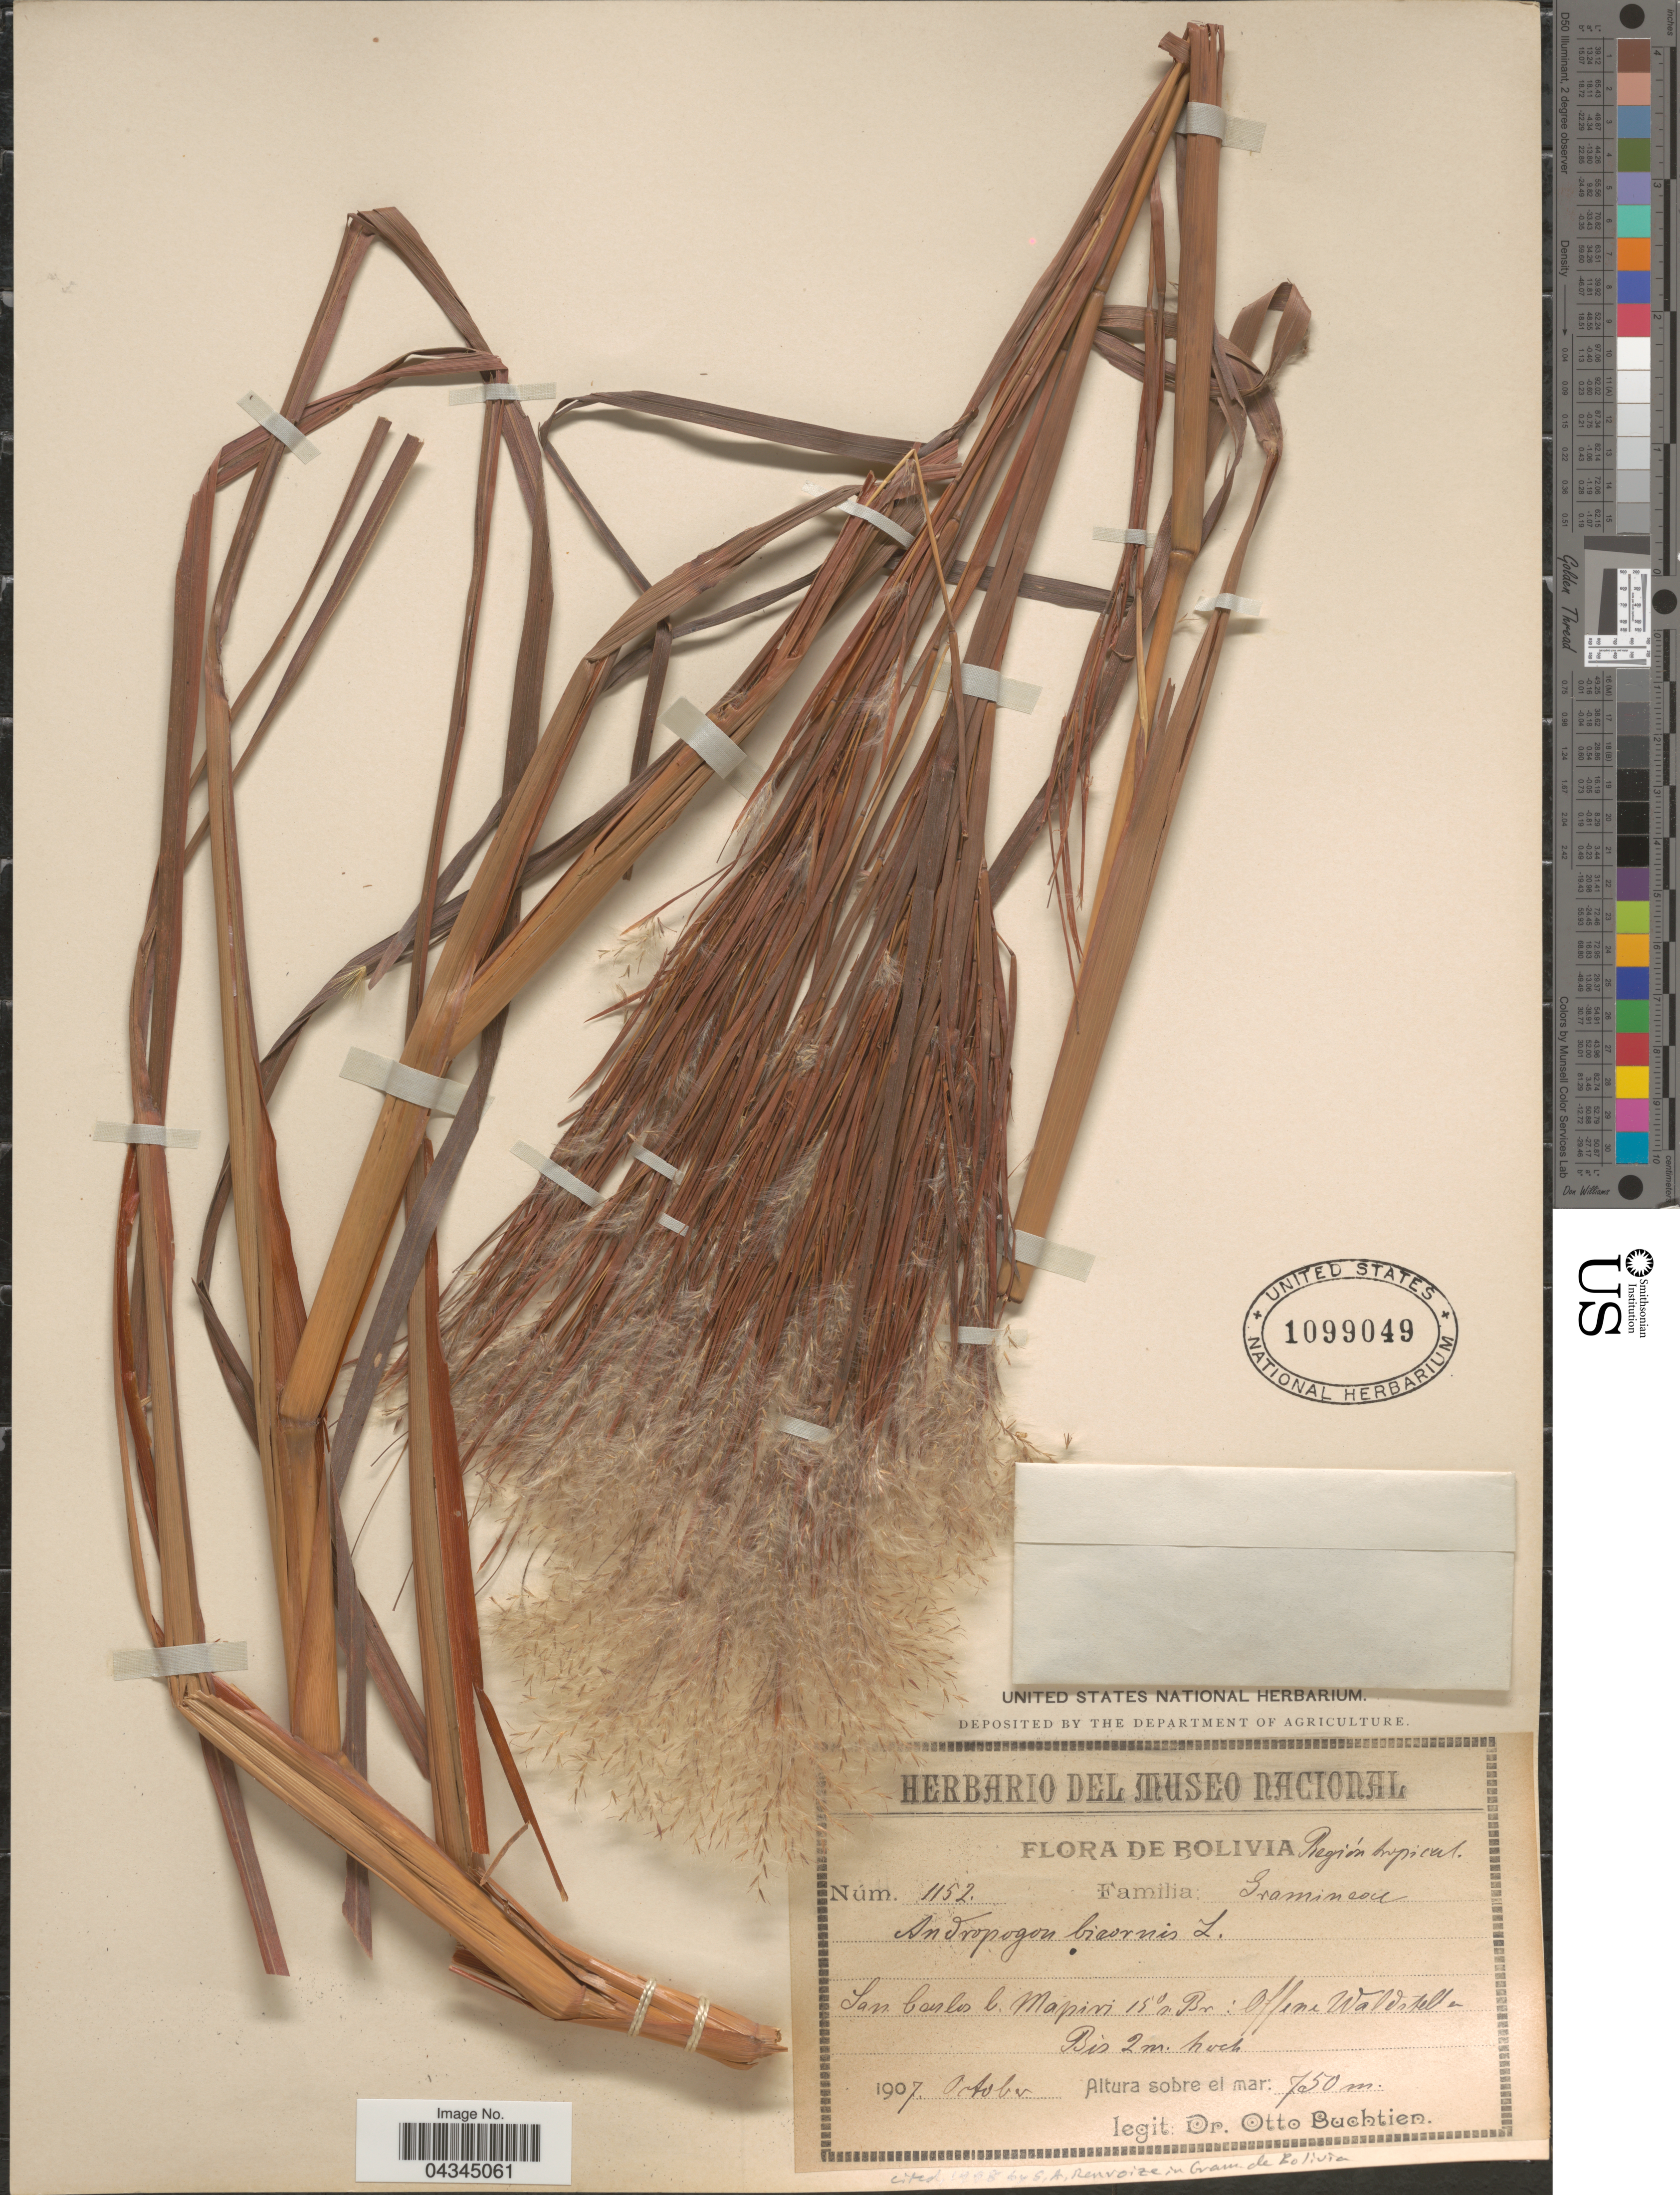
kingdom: Plantae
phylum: Tracheophyta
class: Liliopsida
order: Poales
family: Poaceae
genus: Andropogon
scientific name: Andropogon bicornis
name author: L.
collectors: O. Buchtien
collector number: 1152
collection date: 1907-10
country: Bolivia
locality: Región tropical. San Carlos l. Mapiri 15°s. Br.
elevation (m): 750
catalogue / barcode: US 1099049